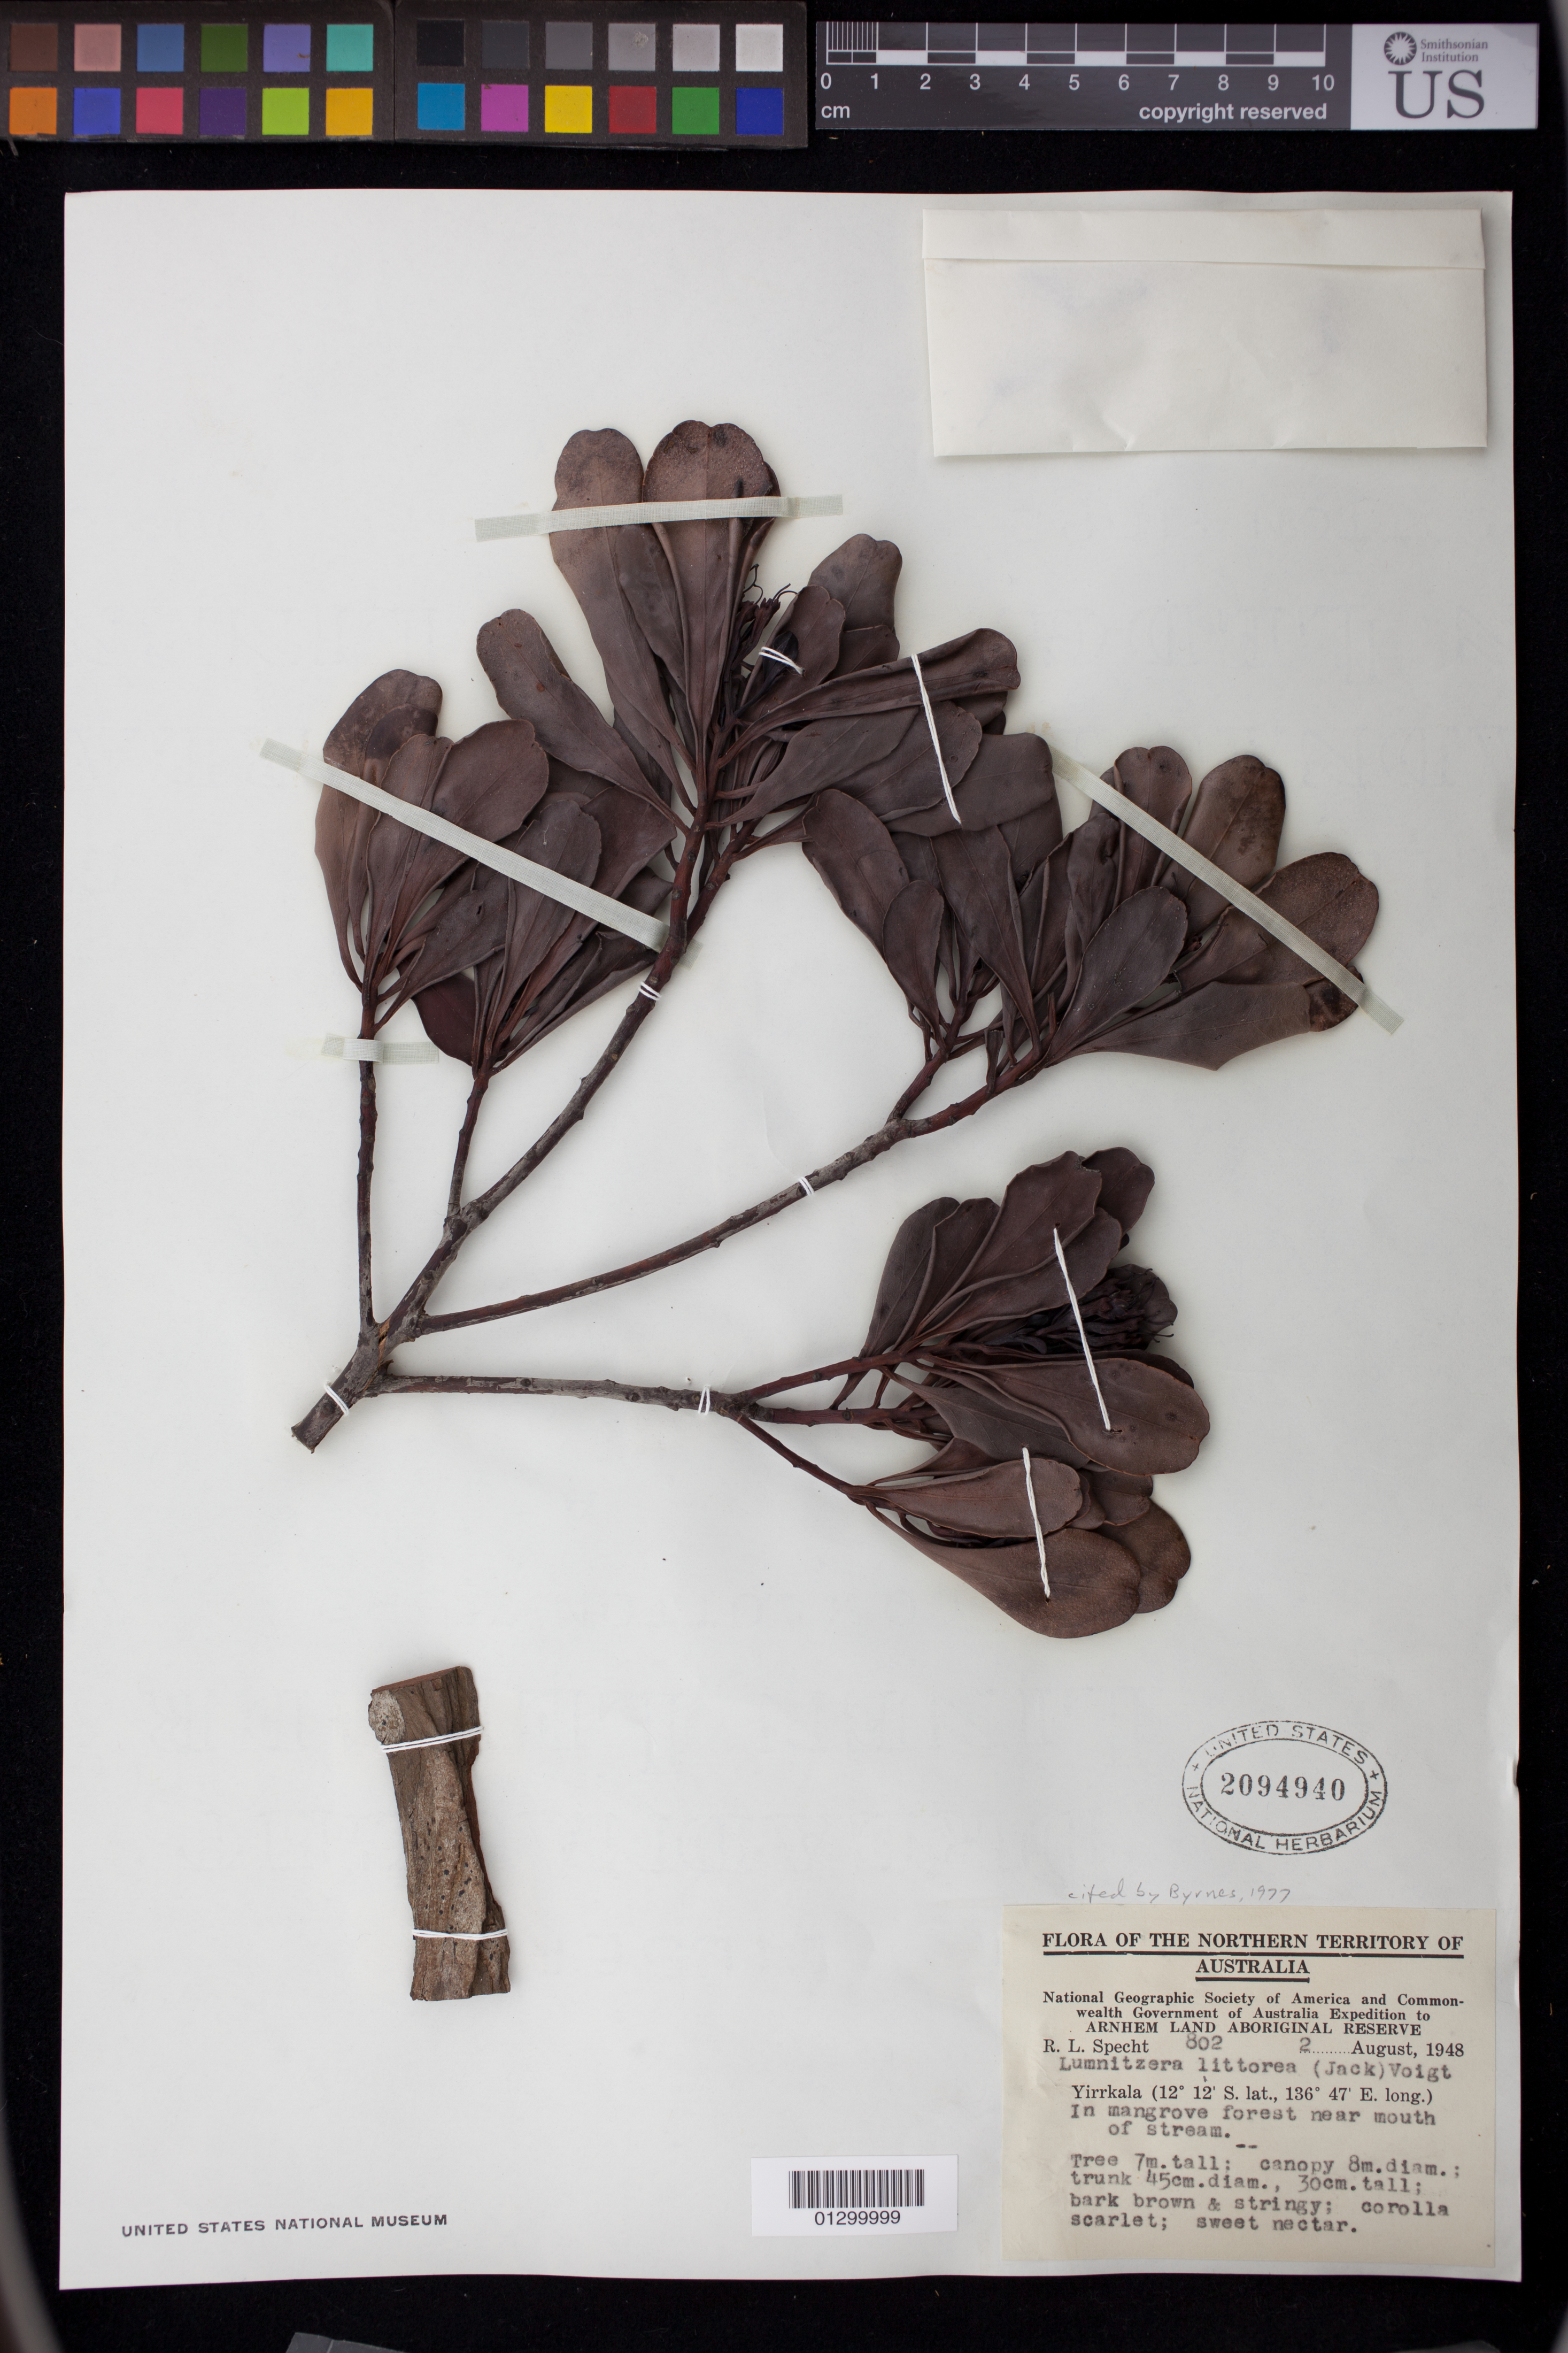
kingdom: Plantae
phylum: Tracheophyta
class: Magnoliopsida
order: Myrtales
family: Combretaceae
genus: Lumnitzera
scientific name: Lumnitzera littorea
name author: (Jack) Voight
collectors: R. L. Specht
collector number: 802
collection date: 1948-08-02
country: Australia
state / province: Northern Territory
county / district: East Arnhem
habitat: In mangrove forest near mouth of stream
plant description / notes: Tree 7 m. tall; canopy 8 m. diam.; trunk 45 cm. diam., 30 cm. tall; bark brown and stringy; corolla scarlet; sweet nectar.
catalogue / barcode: US 2094940